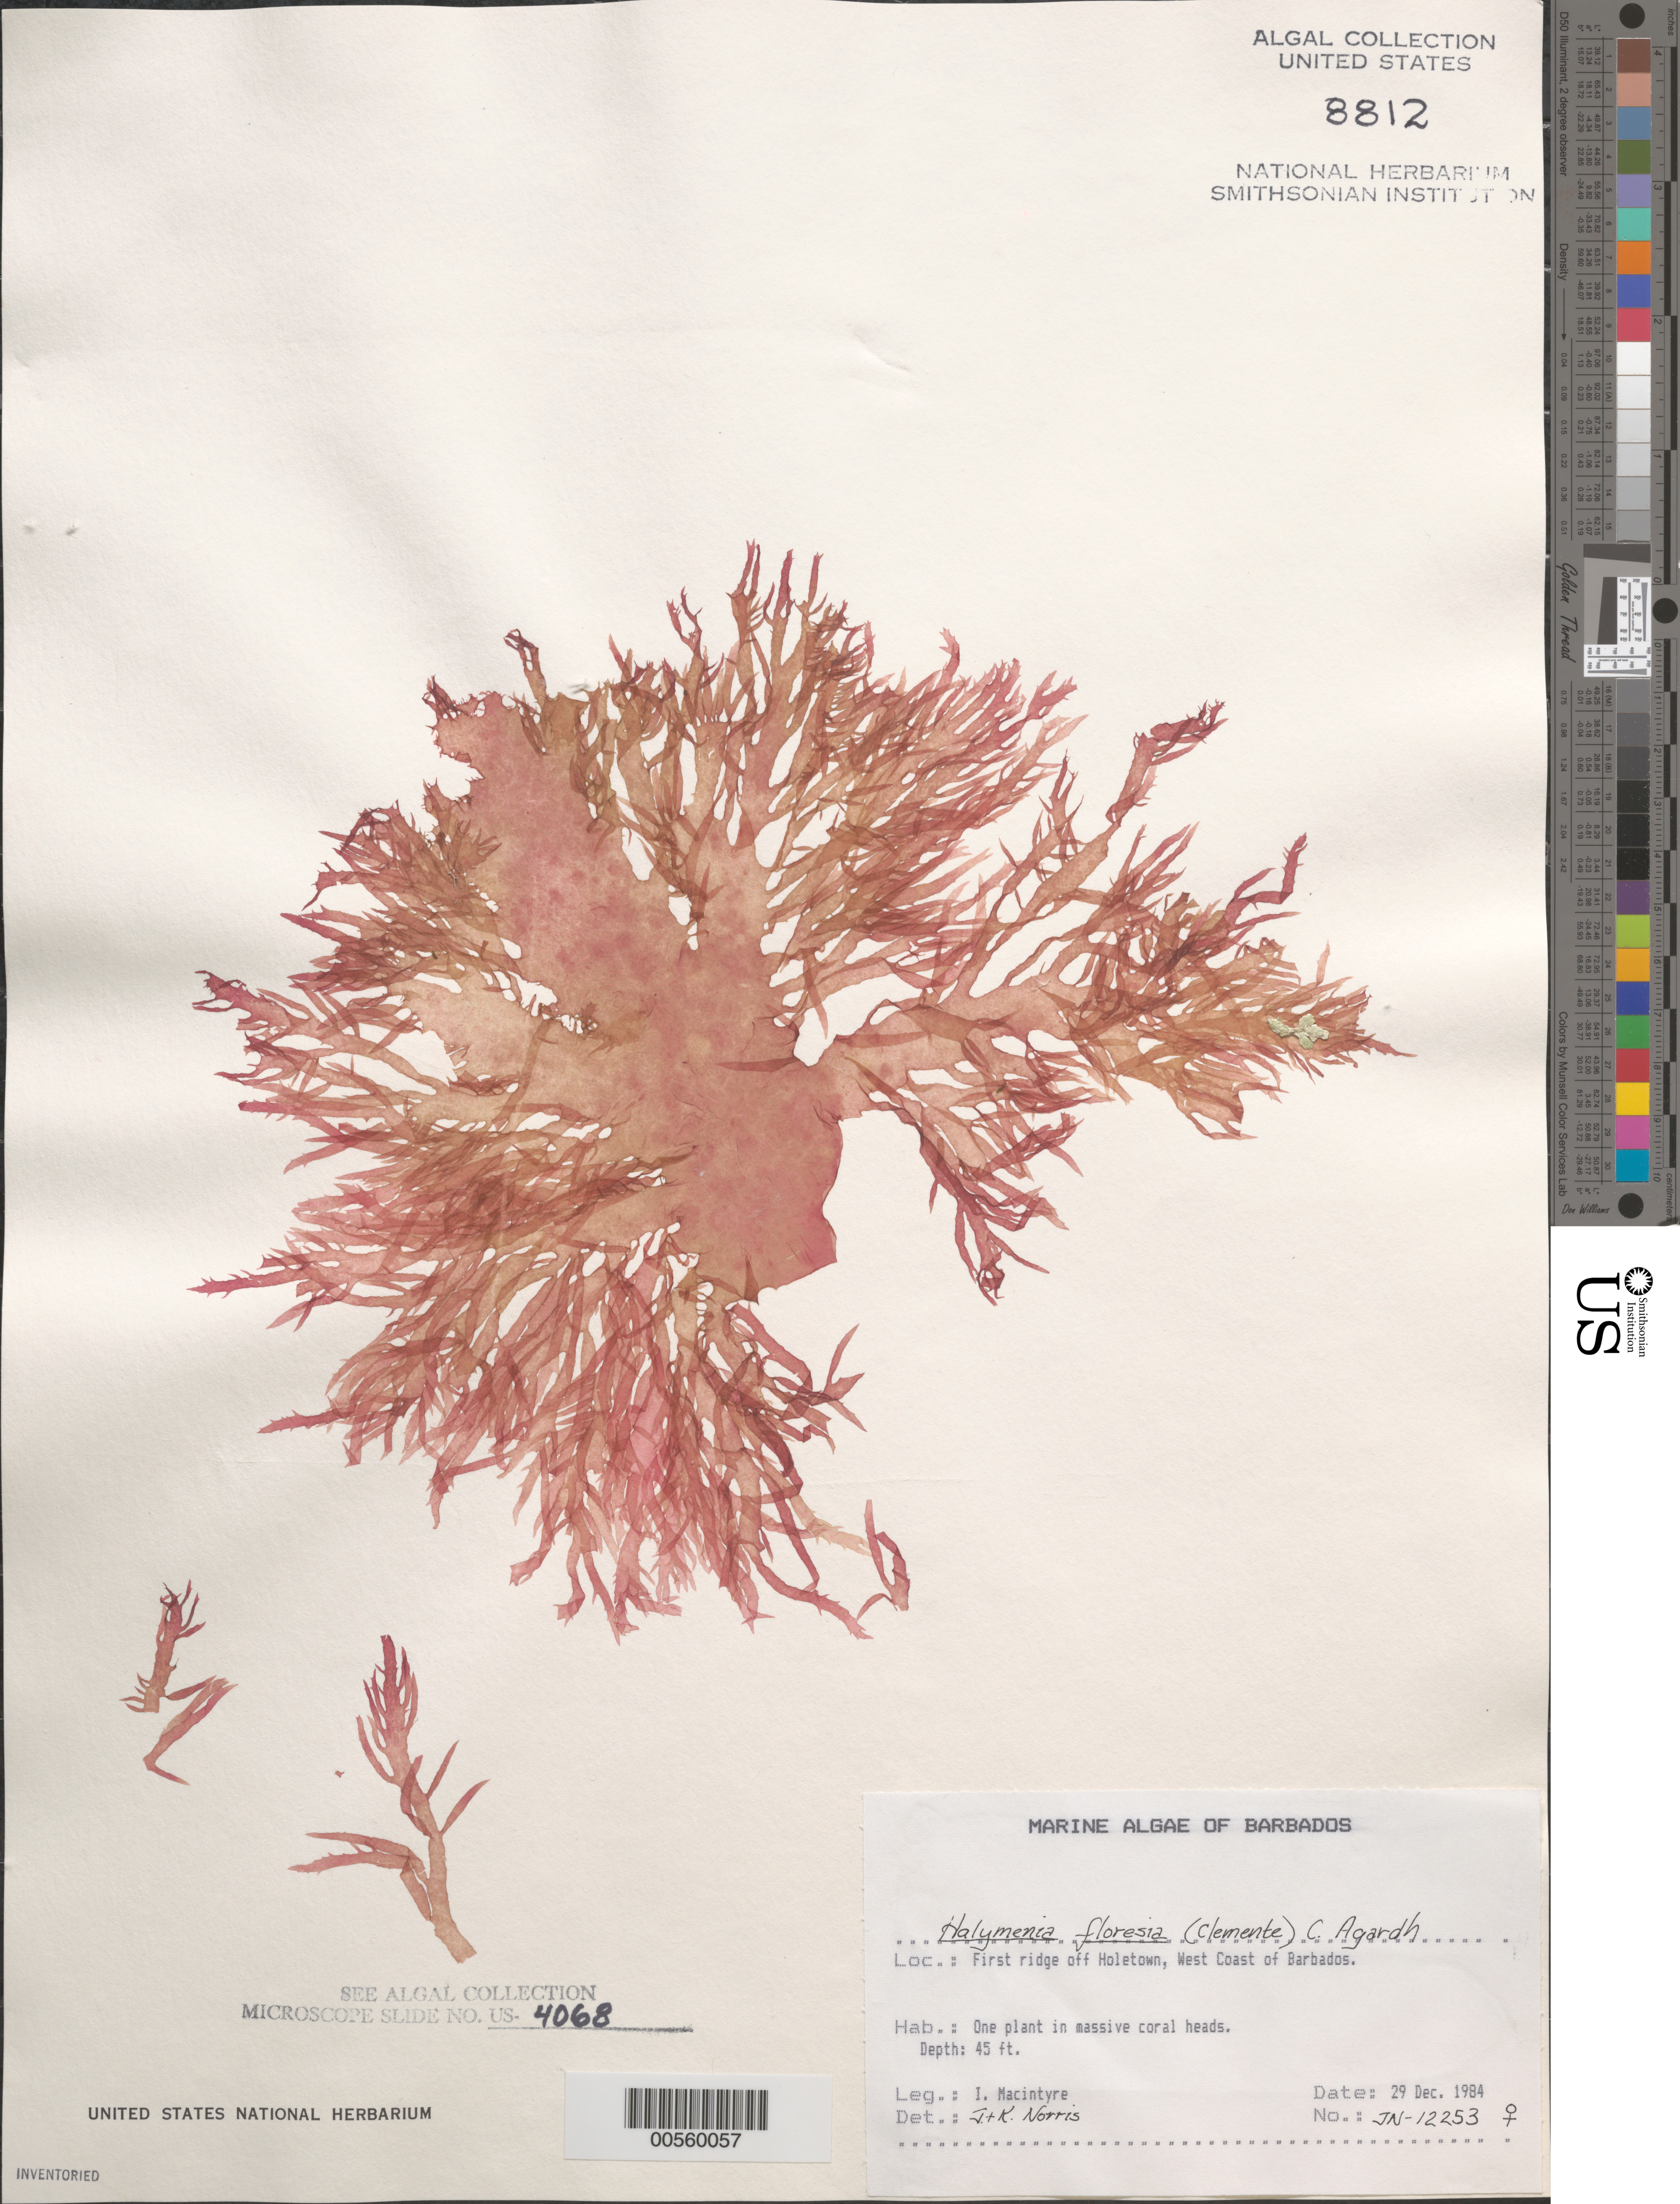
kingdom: Plantae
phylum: Rhodophyta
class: Florideophyceae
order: Halymeniales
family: Halymeniaceae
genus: Halymenia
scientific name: Halymenia floresii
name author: (Clemente) C. Agardh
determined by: Norris, J. N.; Bucher, K. E.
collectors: I. Macintyre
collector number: JN-12253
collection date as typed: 29 Dec 1984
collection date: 1984-12-29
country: Barbados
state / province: Saint James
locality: Off Holetown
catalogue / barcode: US 8812